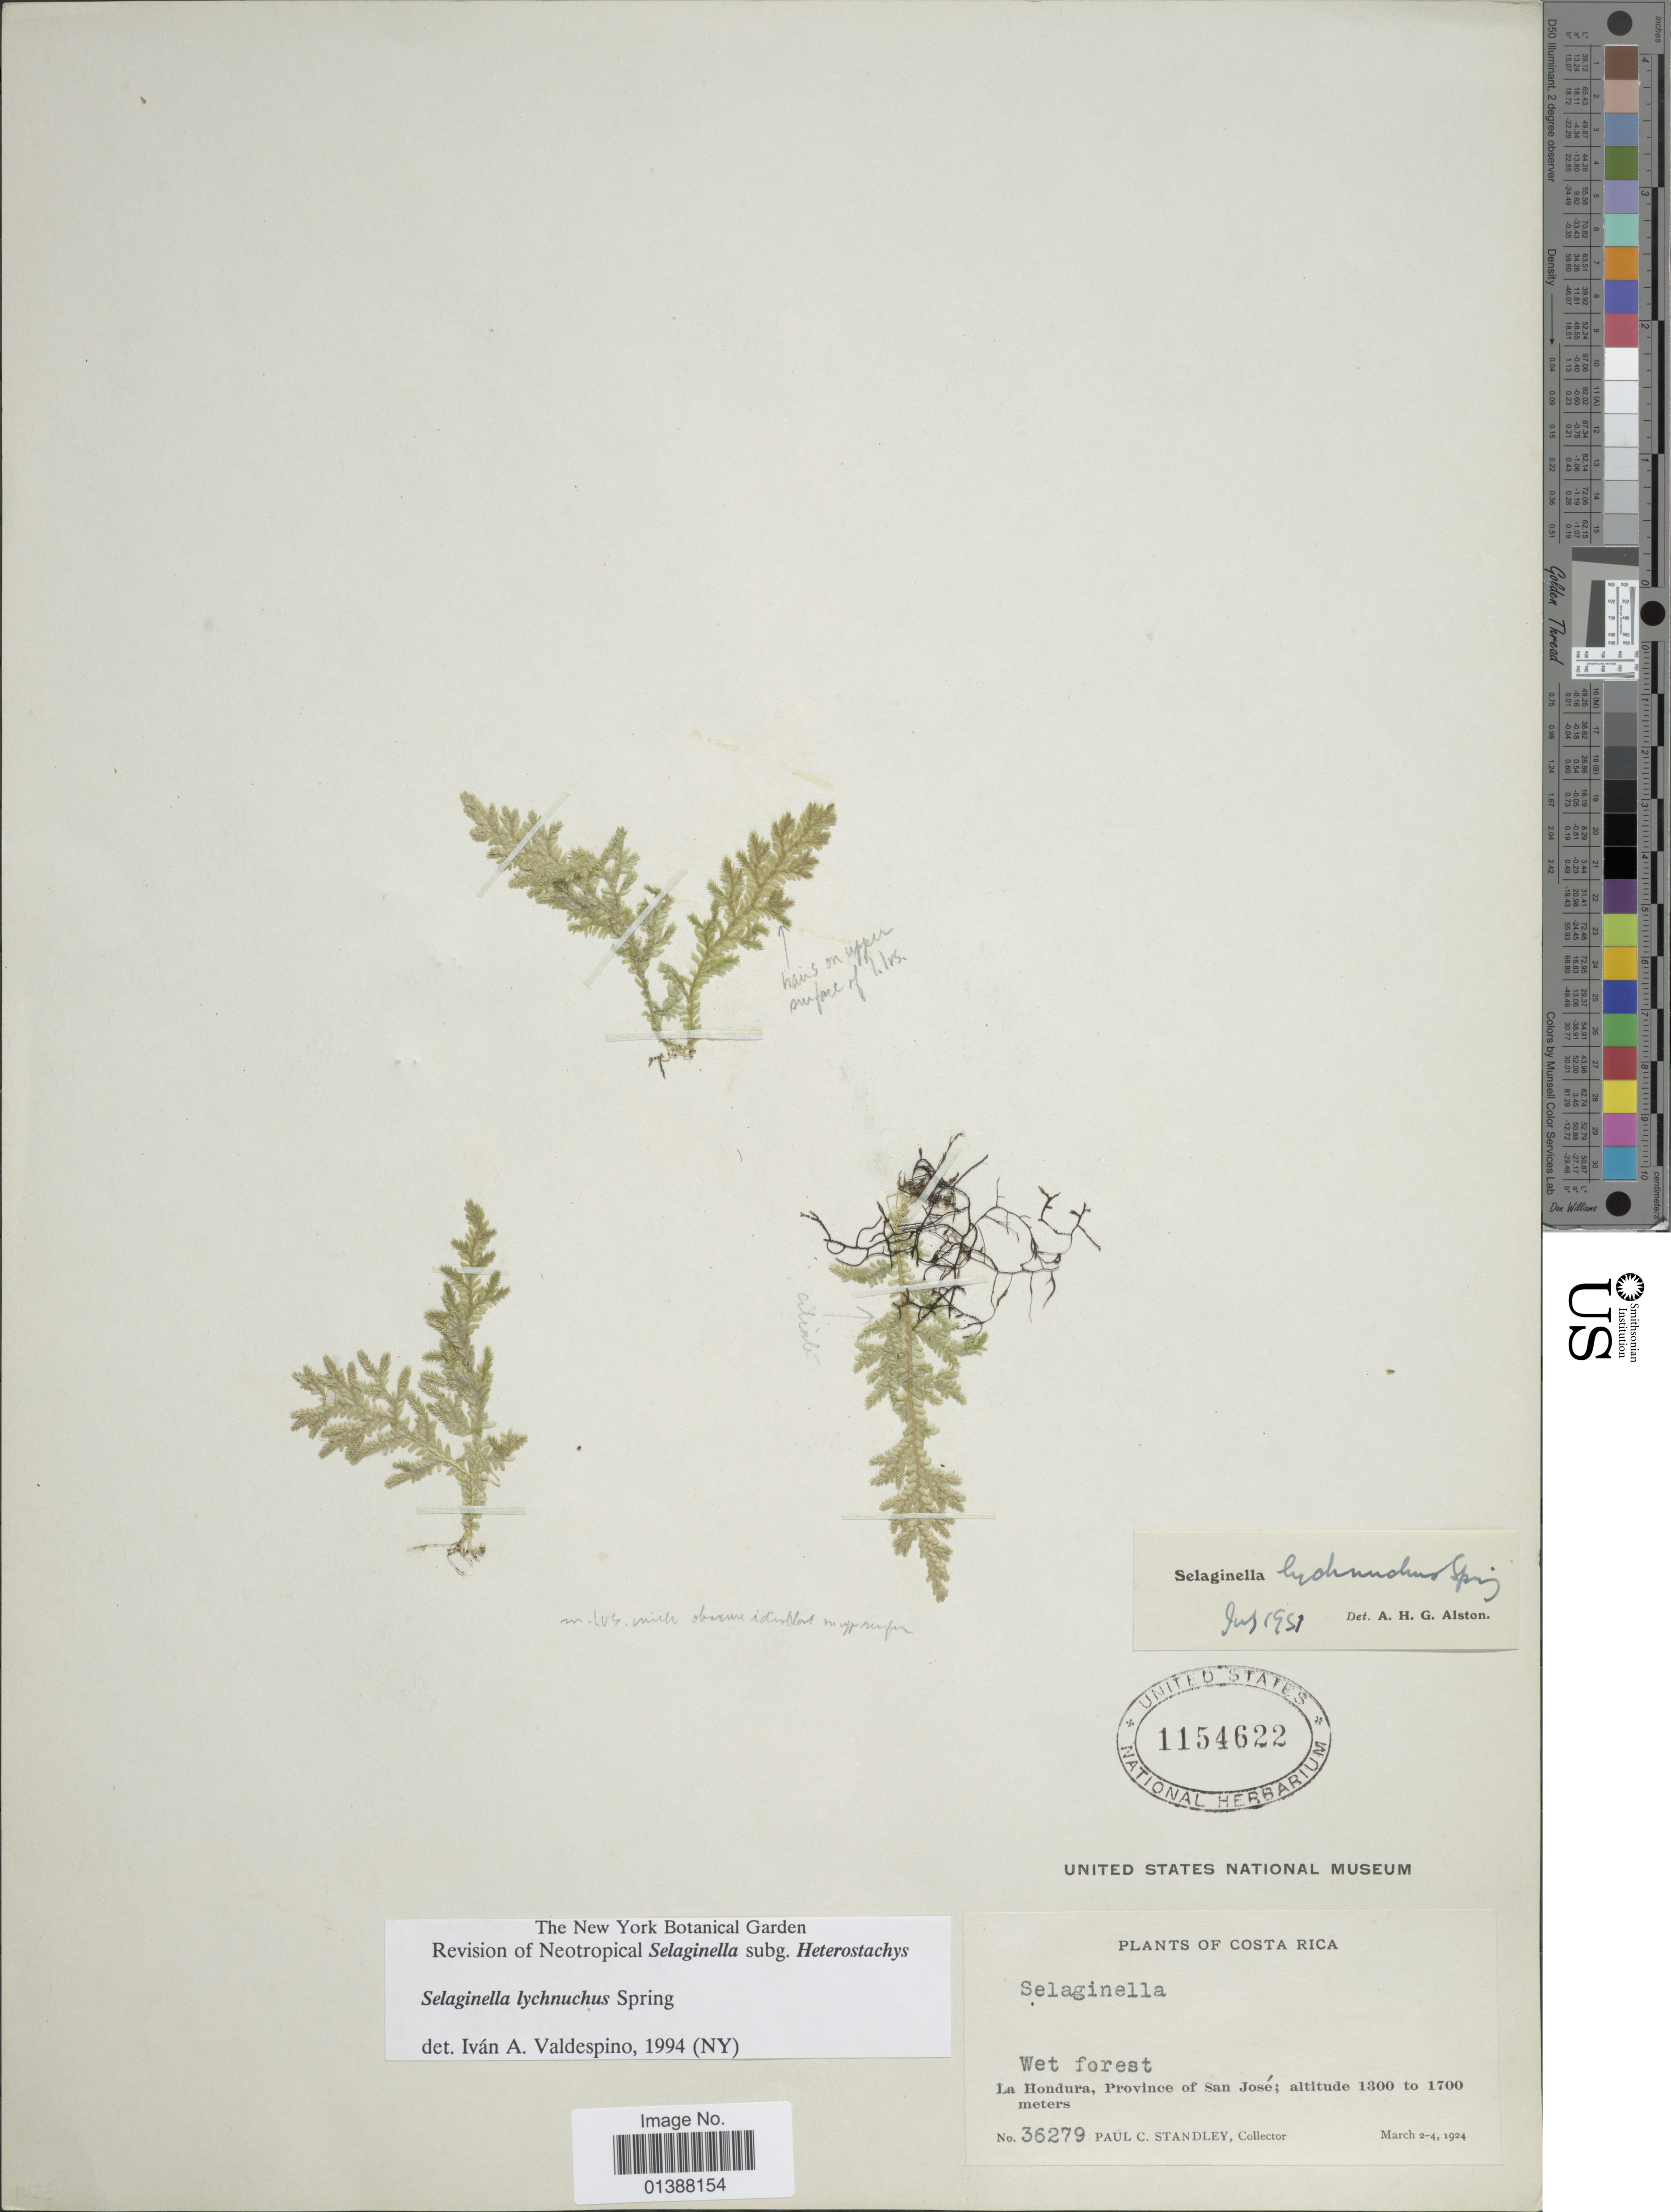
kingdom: Plantae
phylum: Tracheophyta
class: Lycopodiopsida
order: Selaginellales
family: Selaginellaceae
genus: Selaginella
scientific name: Selaginella lychnuchus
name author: Spring ex Klotzsch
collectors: P. C. Standley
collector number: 36279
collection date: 1924-03-02/1924-03-04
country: Costa Rica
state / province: San José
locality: La Hondura, Province of San José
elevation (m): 1300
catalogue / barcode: US 1154622